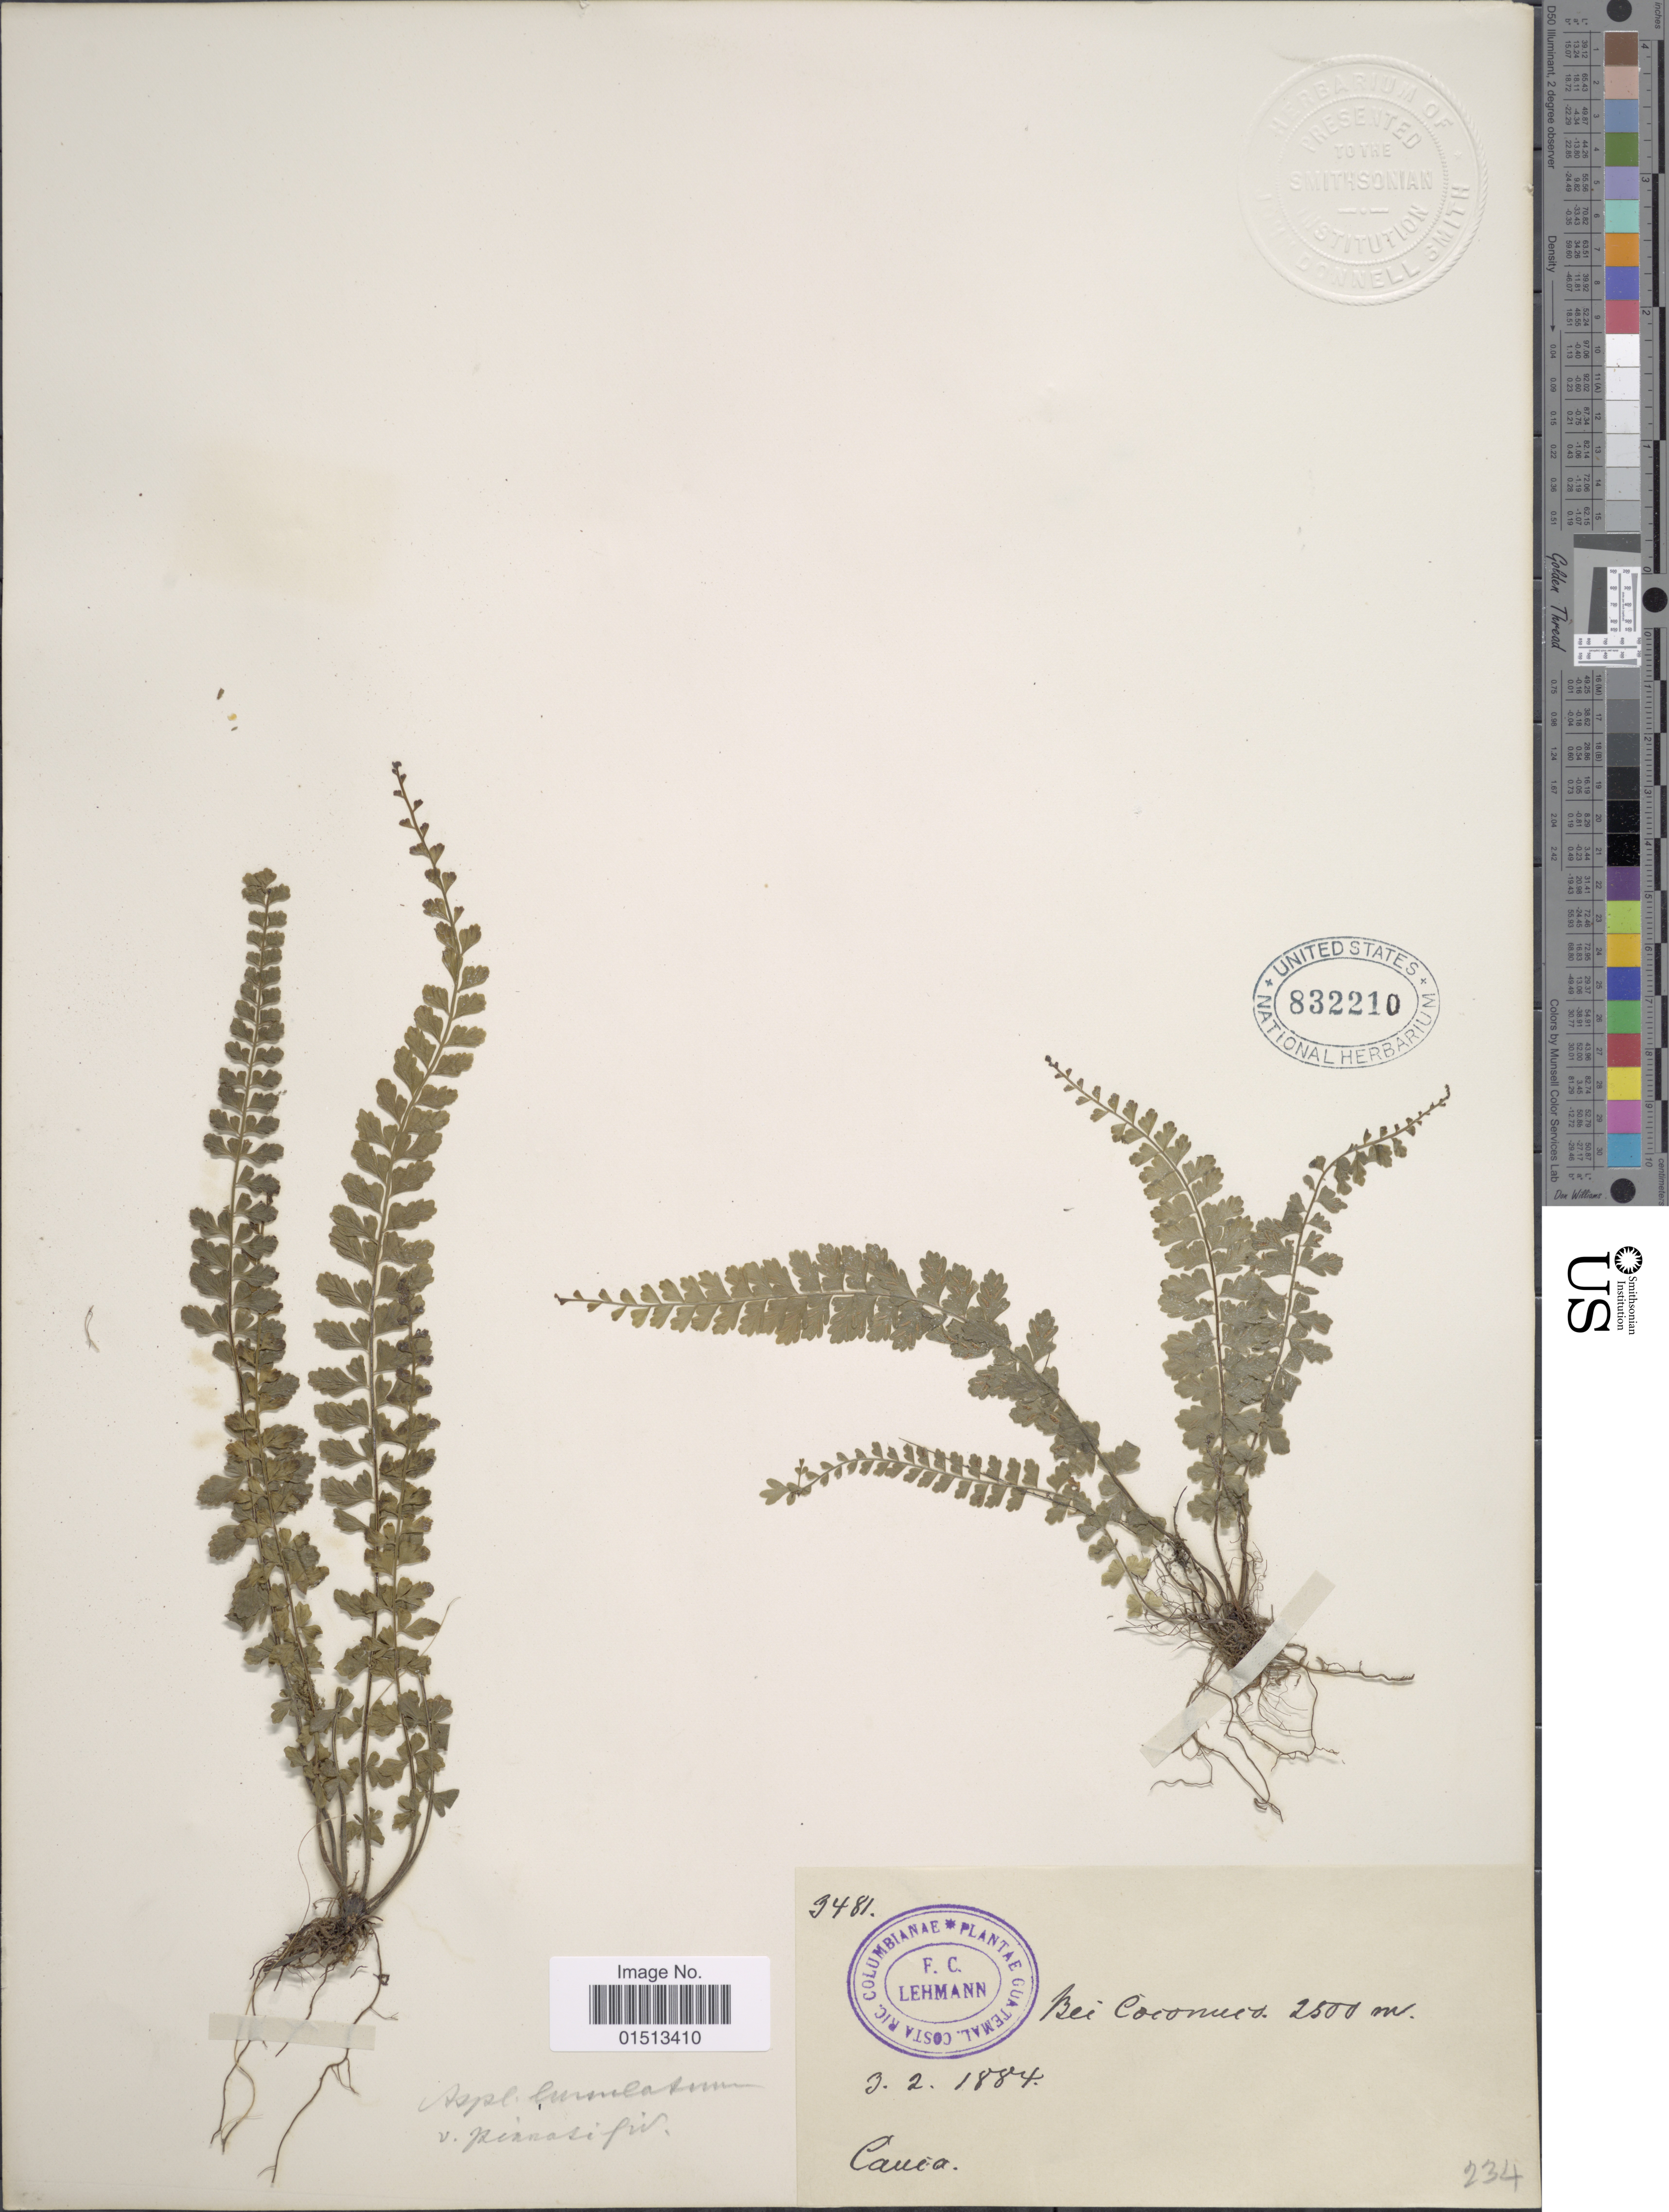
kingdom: Plantae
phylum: Tracheophyta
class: Polypodiopsida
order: Polypodiales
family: Aspleniaceae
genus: Asplenium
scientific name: Asplenium sp.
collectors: F. C. Lehmann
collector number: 3481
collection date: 1884-02-03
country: Colombia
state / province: Cauca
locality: Bei Coconuco.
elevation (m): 2500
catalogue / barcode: US 832210